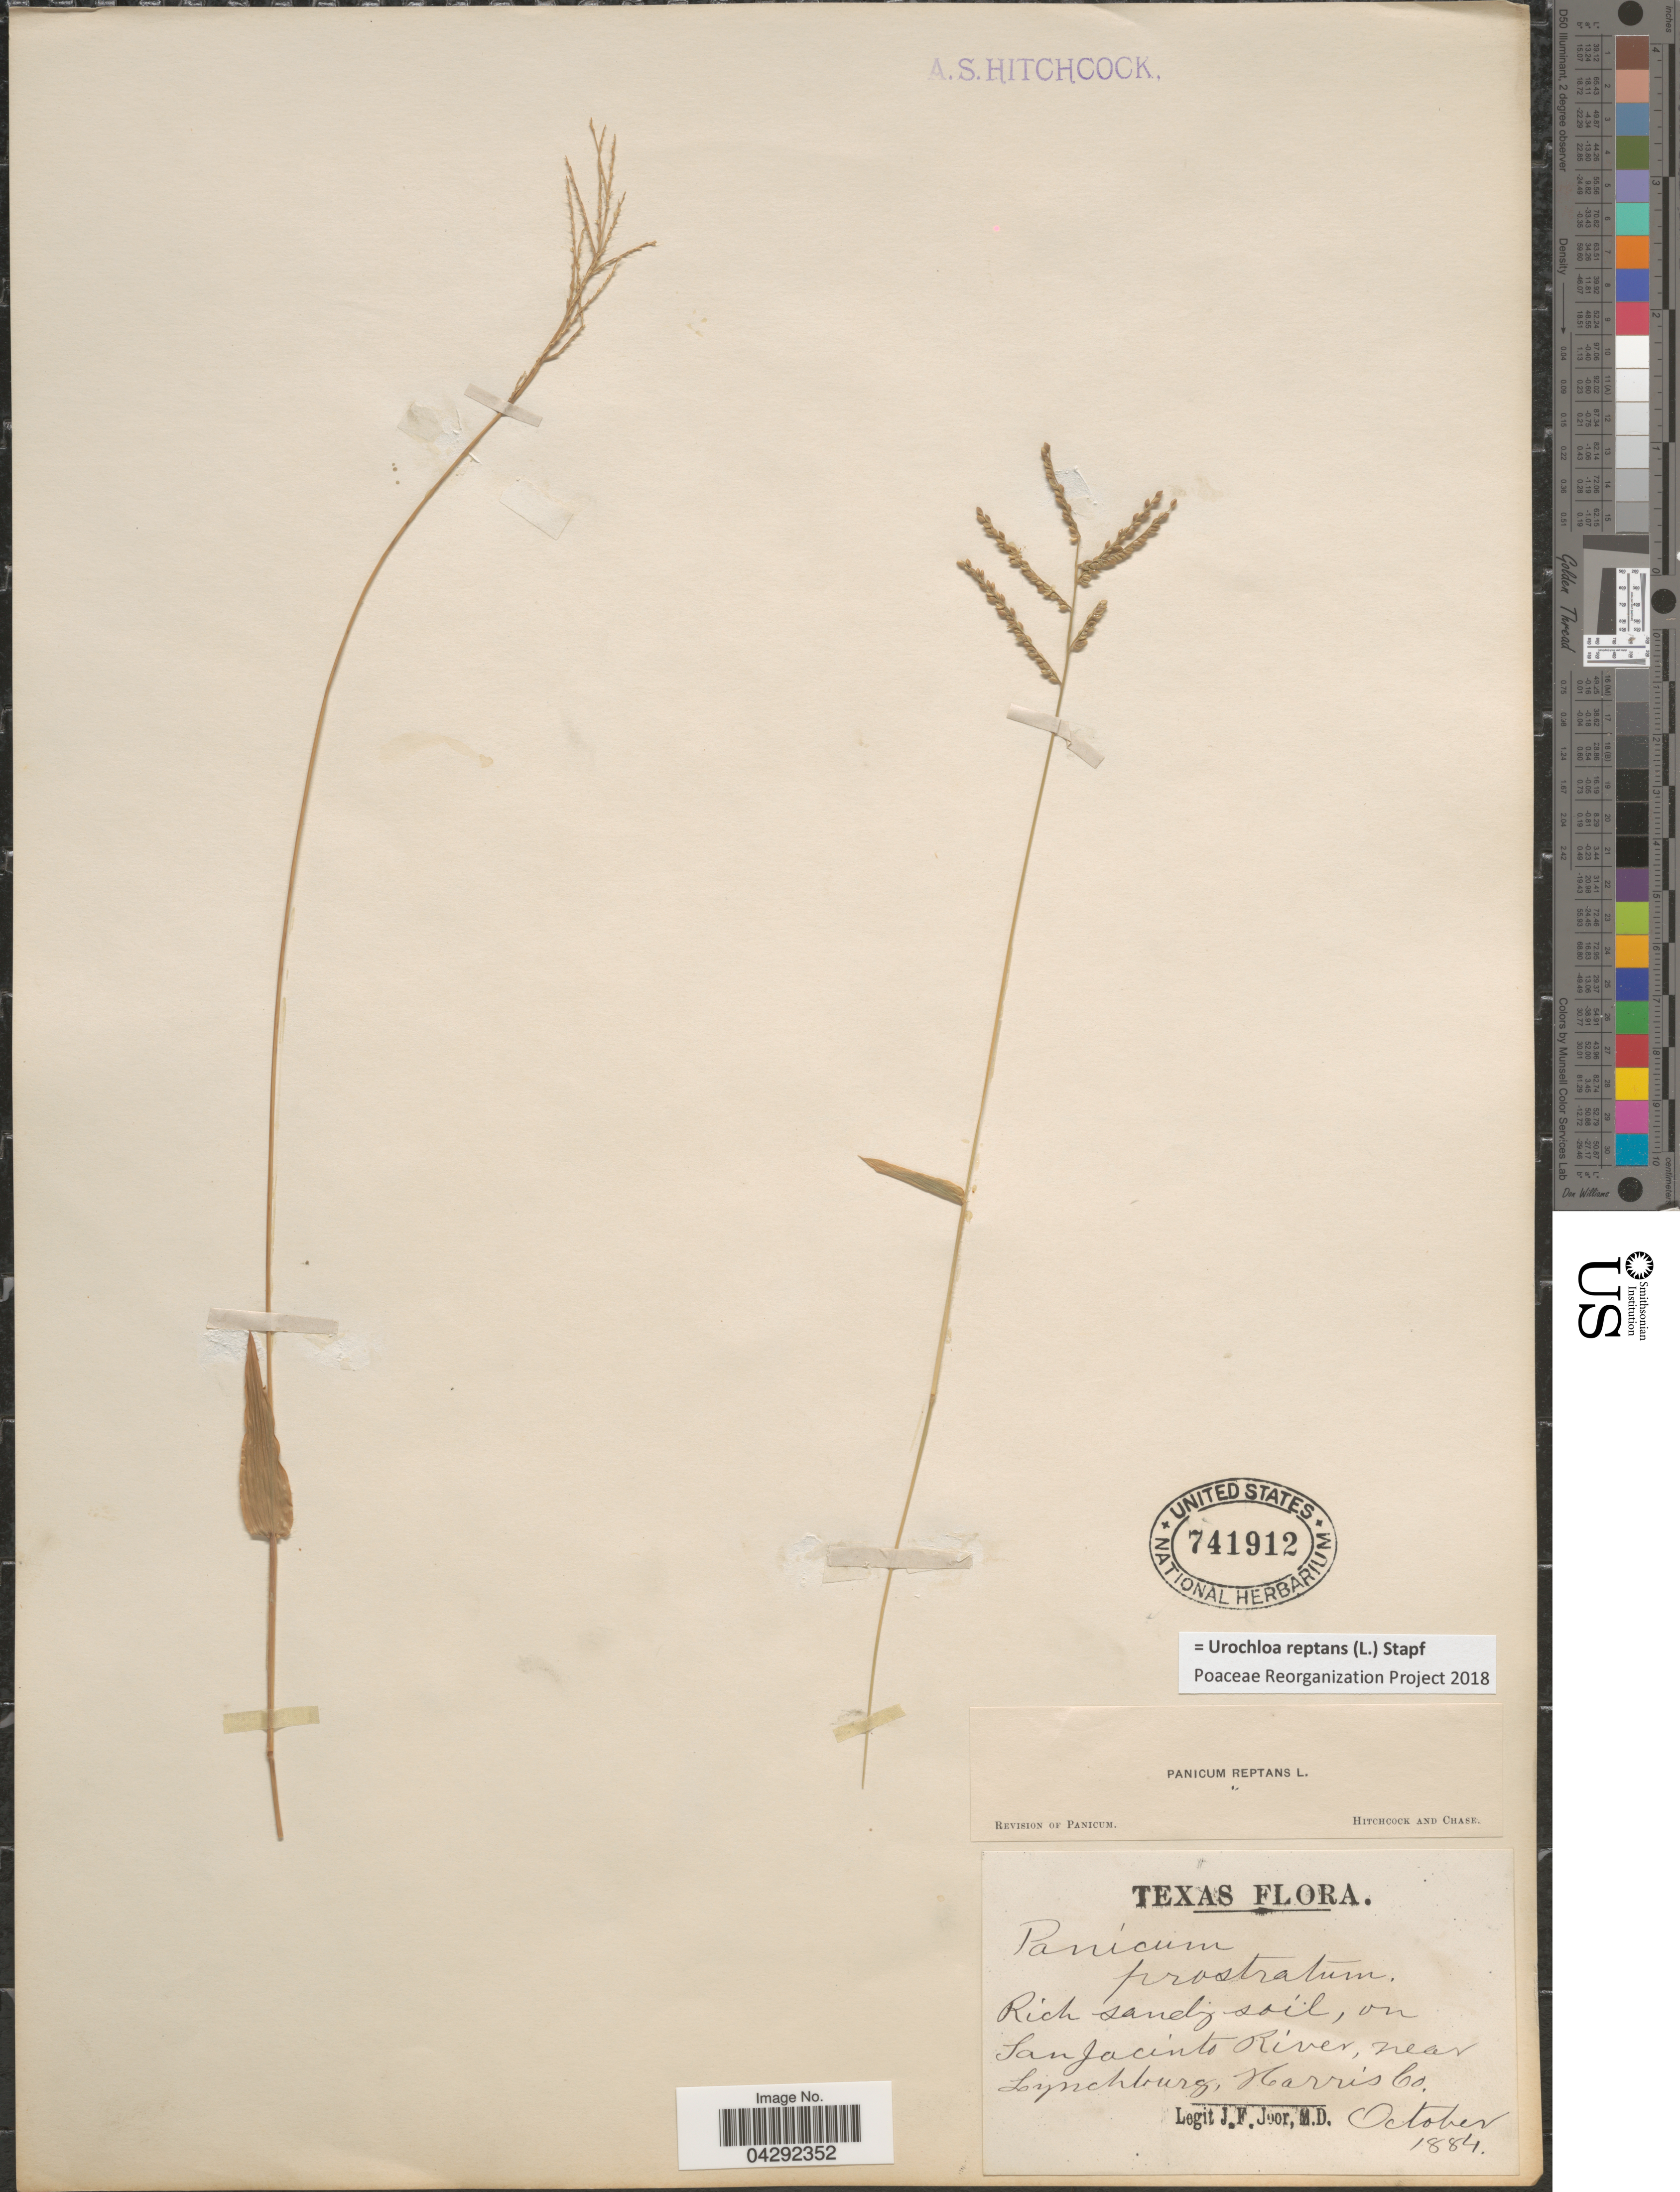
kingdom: Plantae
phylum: Tracheophyta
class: Liliopsida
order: Poales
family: Poaceae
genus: Urochloa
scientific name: Urochloa reptans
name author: (L.) Stapf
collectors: J. F. Joor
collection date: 1884-10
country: United States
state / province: Texas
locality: On San Jacinto River, near Lynchburg, Harris Co.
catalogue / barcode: US 741912